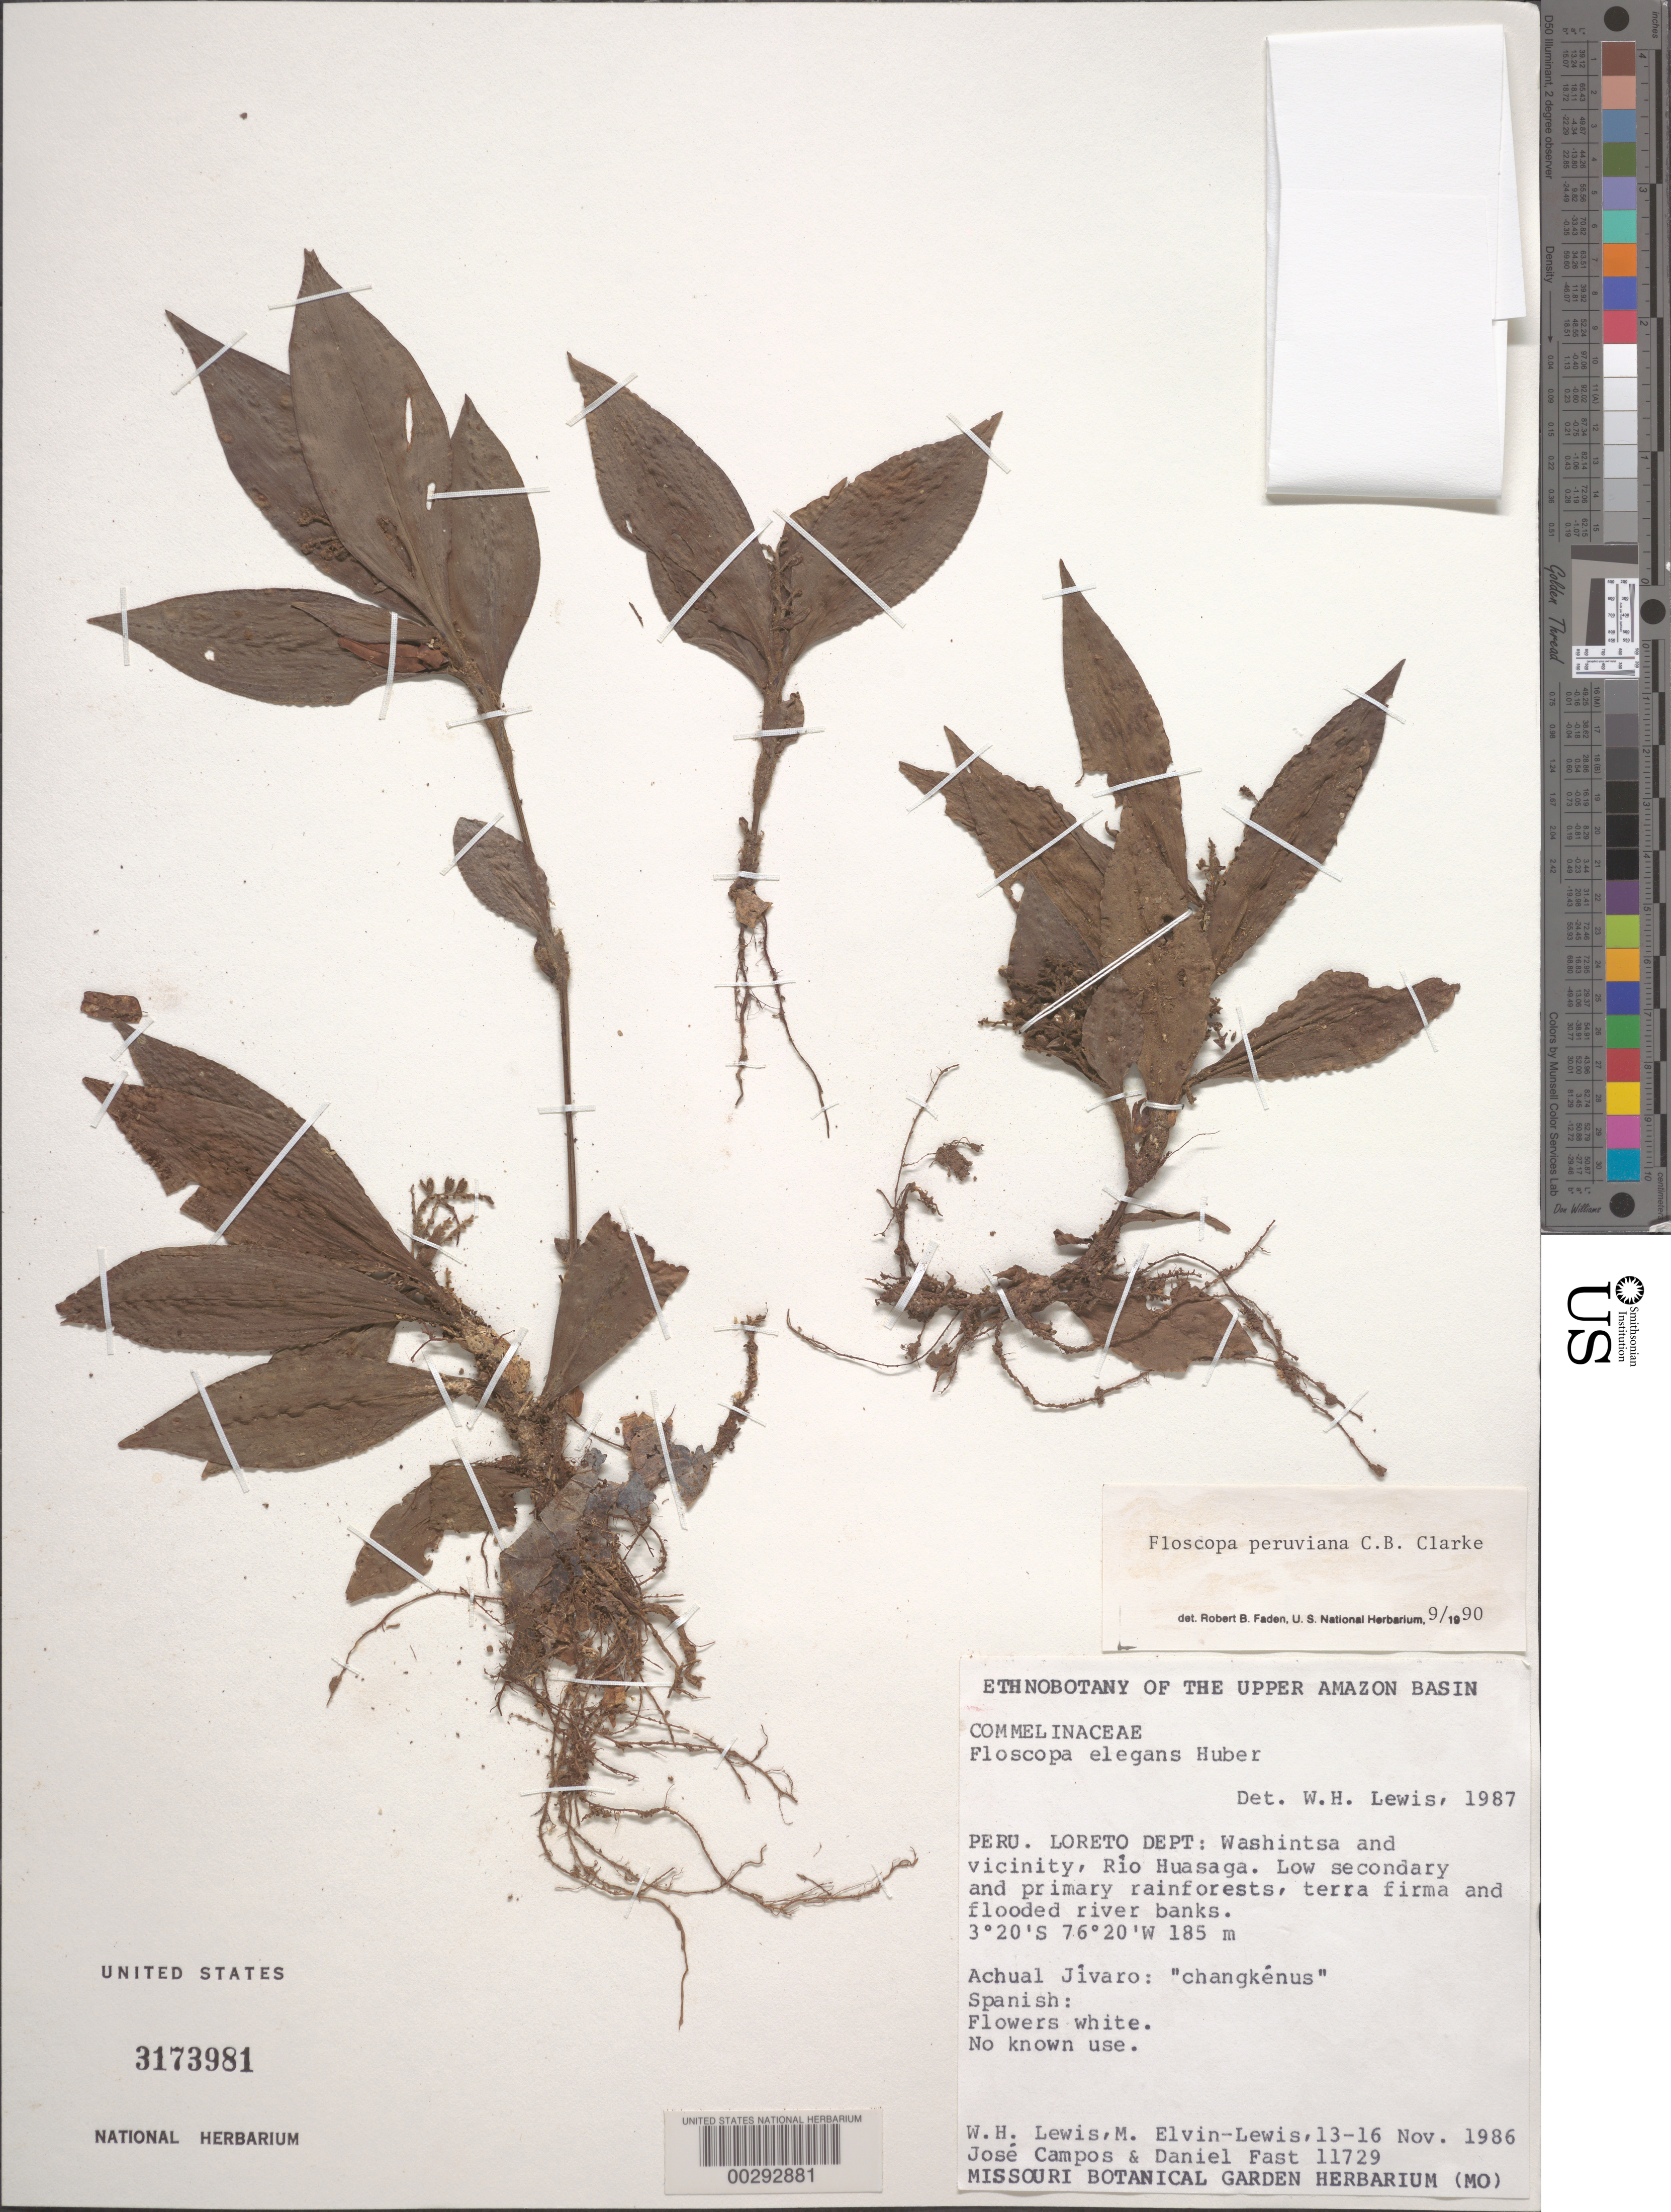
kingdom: Plantae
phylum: Tracheophyta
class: Liliopsida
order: Commelinales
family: Commelinaceae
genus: Floscopa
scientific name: Floscopa peruviana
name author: Hassk. ex C.B. Clarke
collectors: W. H. Lewis, M. Elvin-Lewis, J. Compos & D. Fast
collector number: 11729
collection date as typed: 13 Nov 1986 to 16 Nov 1986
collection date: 1986-11-13/1986-11-16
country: Peru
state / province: Loreto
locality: Washintsa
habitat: Low secondary and primary rainforst terra firma and flooded river banks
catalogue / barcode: US 3173981